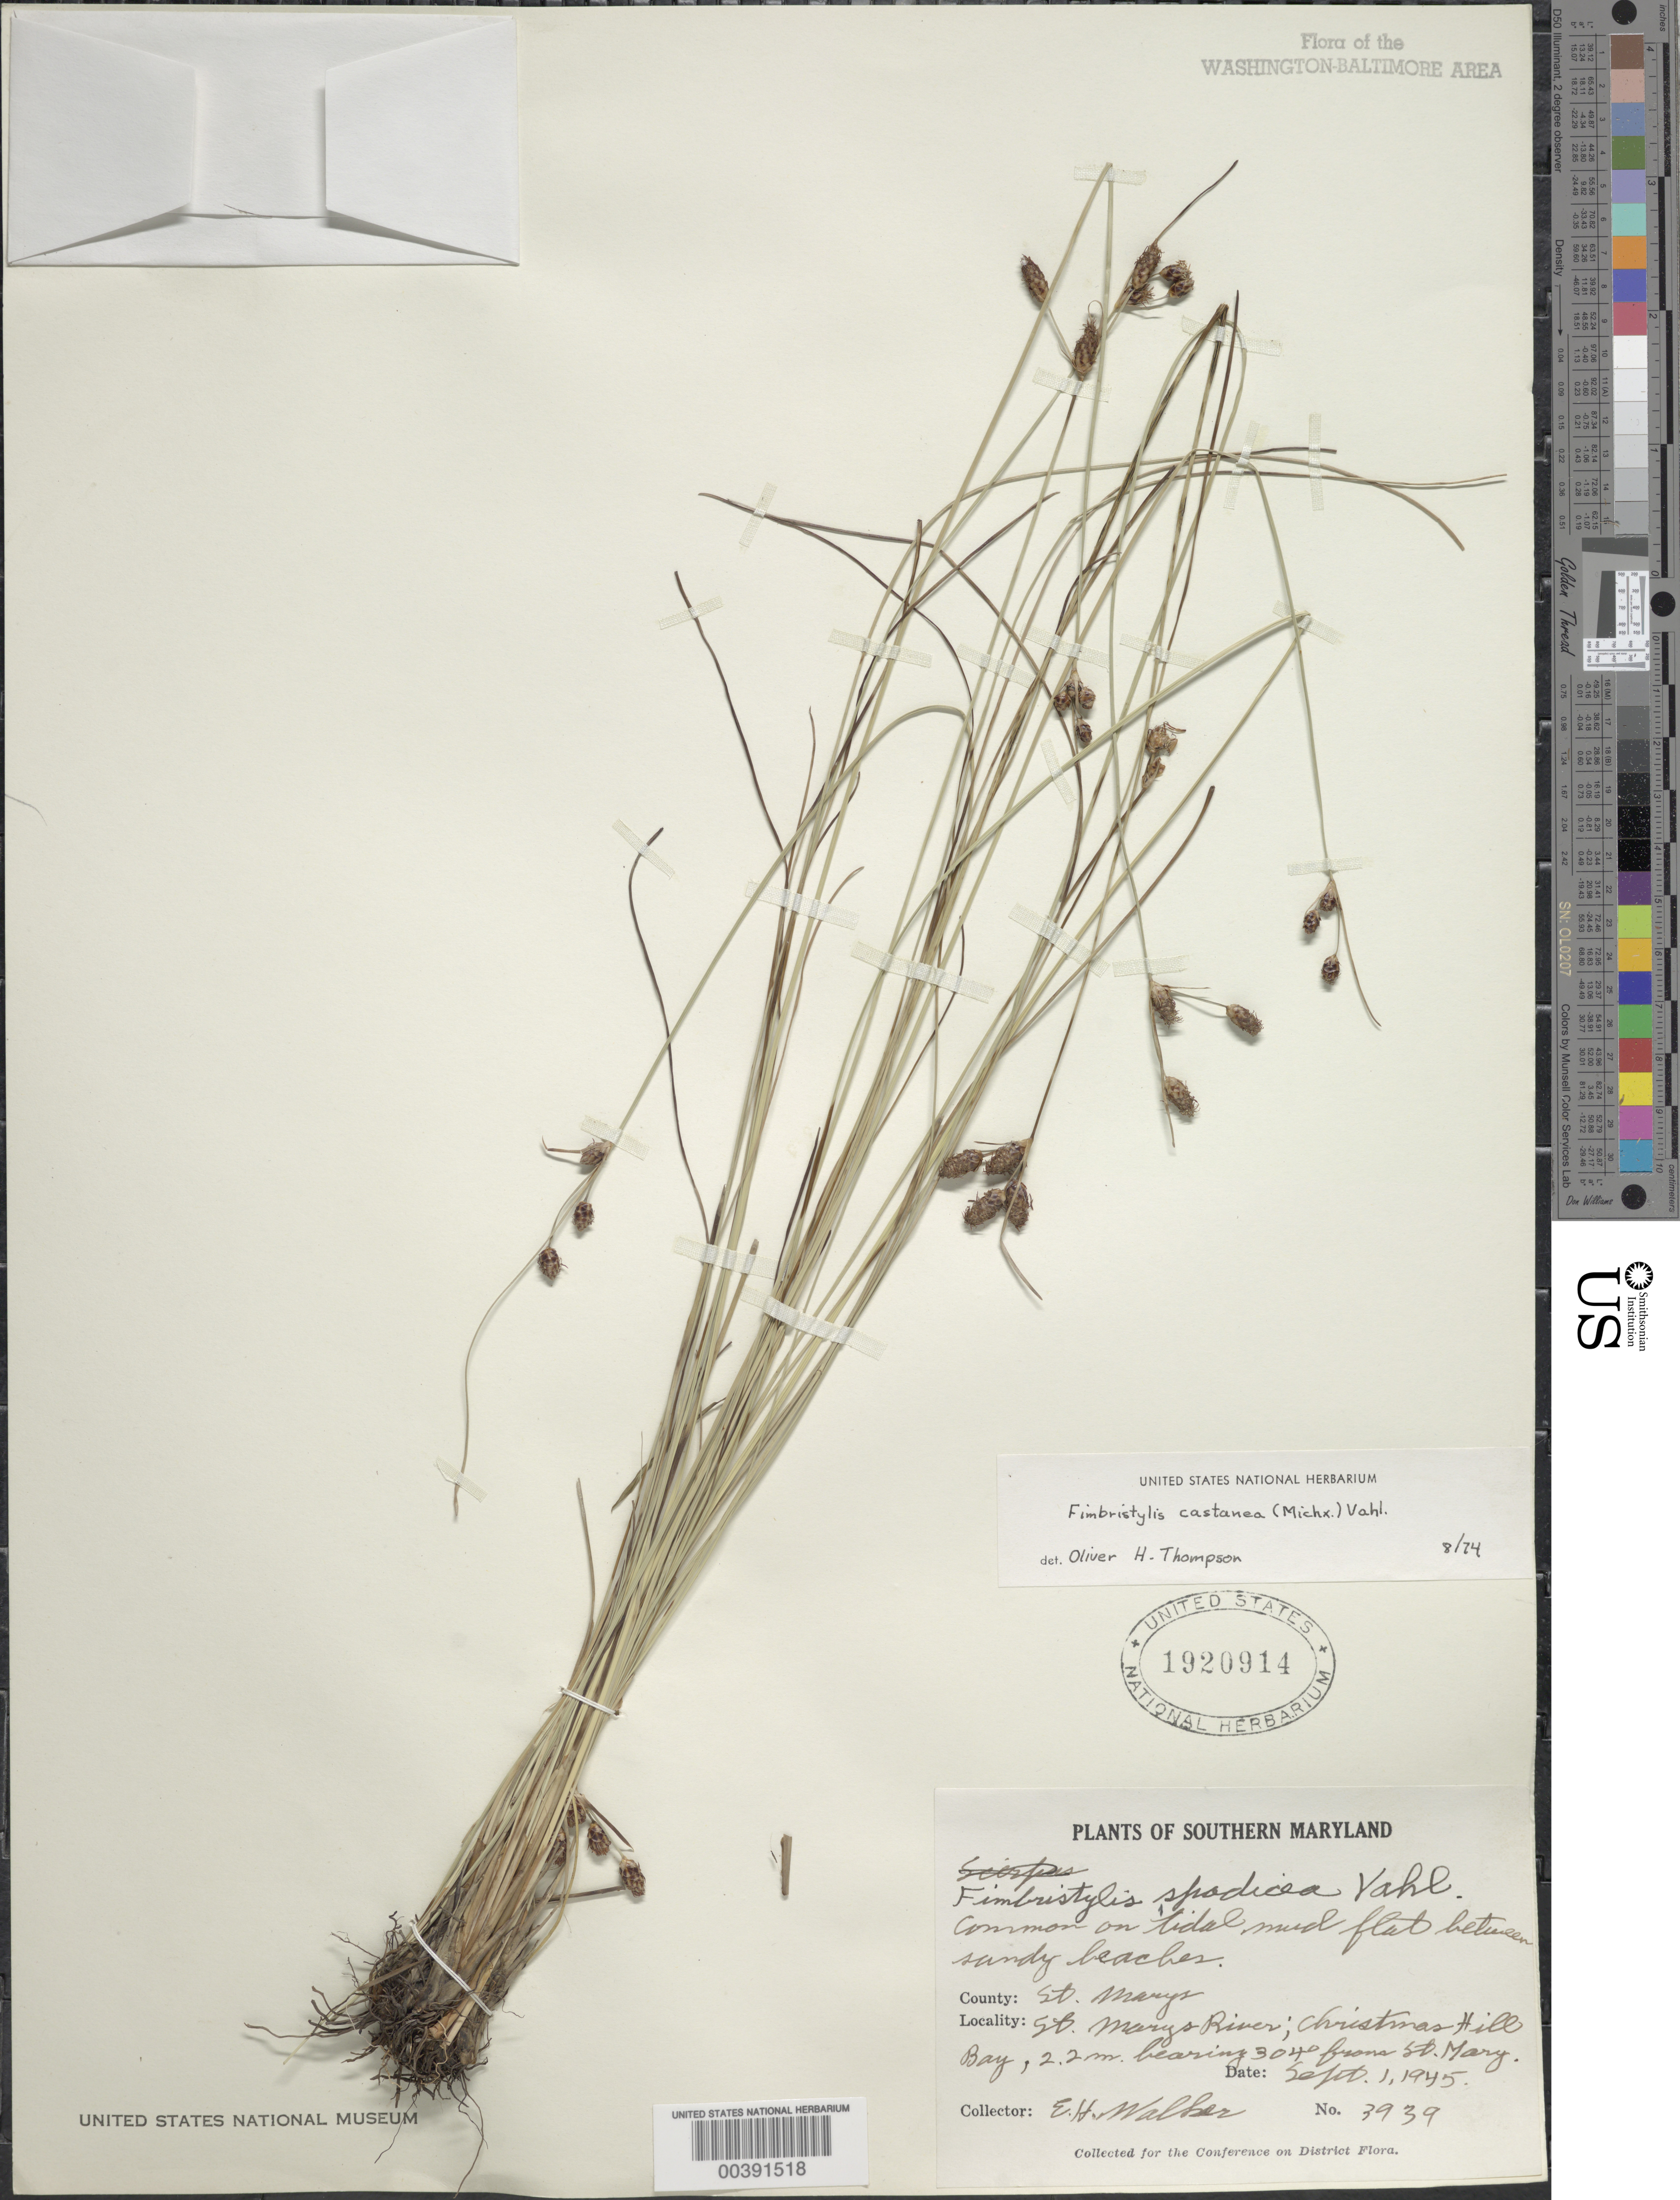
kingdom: Plantae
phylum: Tracheophyta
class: Liliopsida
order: Poales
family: Cyperaceae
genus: Fimbristylis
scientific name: Fimbristylis castanea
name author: (Michx.) Vahl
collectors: E. H. Walker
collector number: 3939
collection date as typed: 01 Sep 1945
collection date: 1945-09-01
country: United States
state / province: Maryland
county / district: St. Mary's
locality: St. Marys River, Christmas Hills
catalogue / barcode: US 1920914